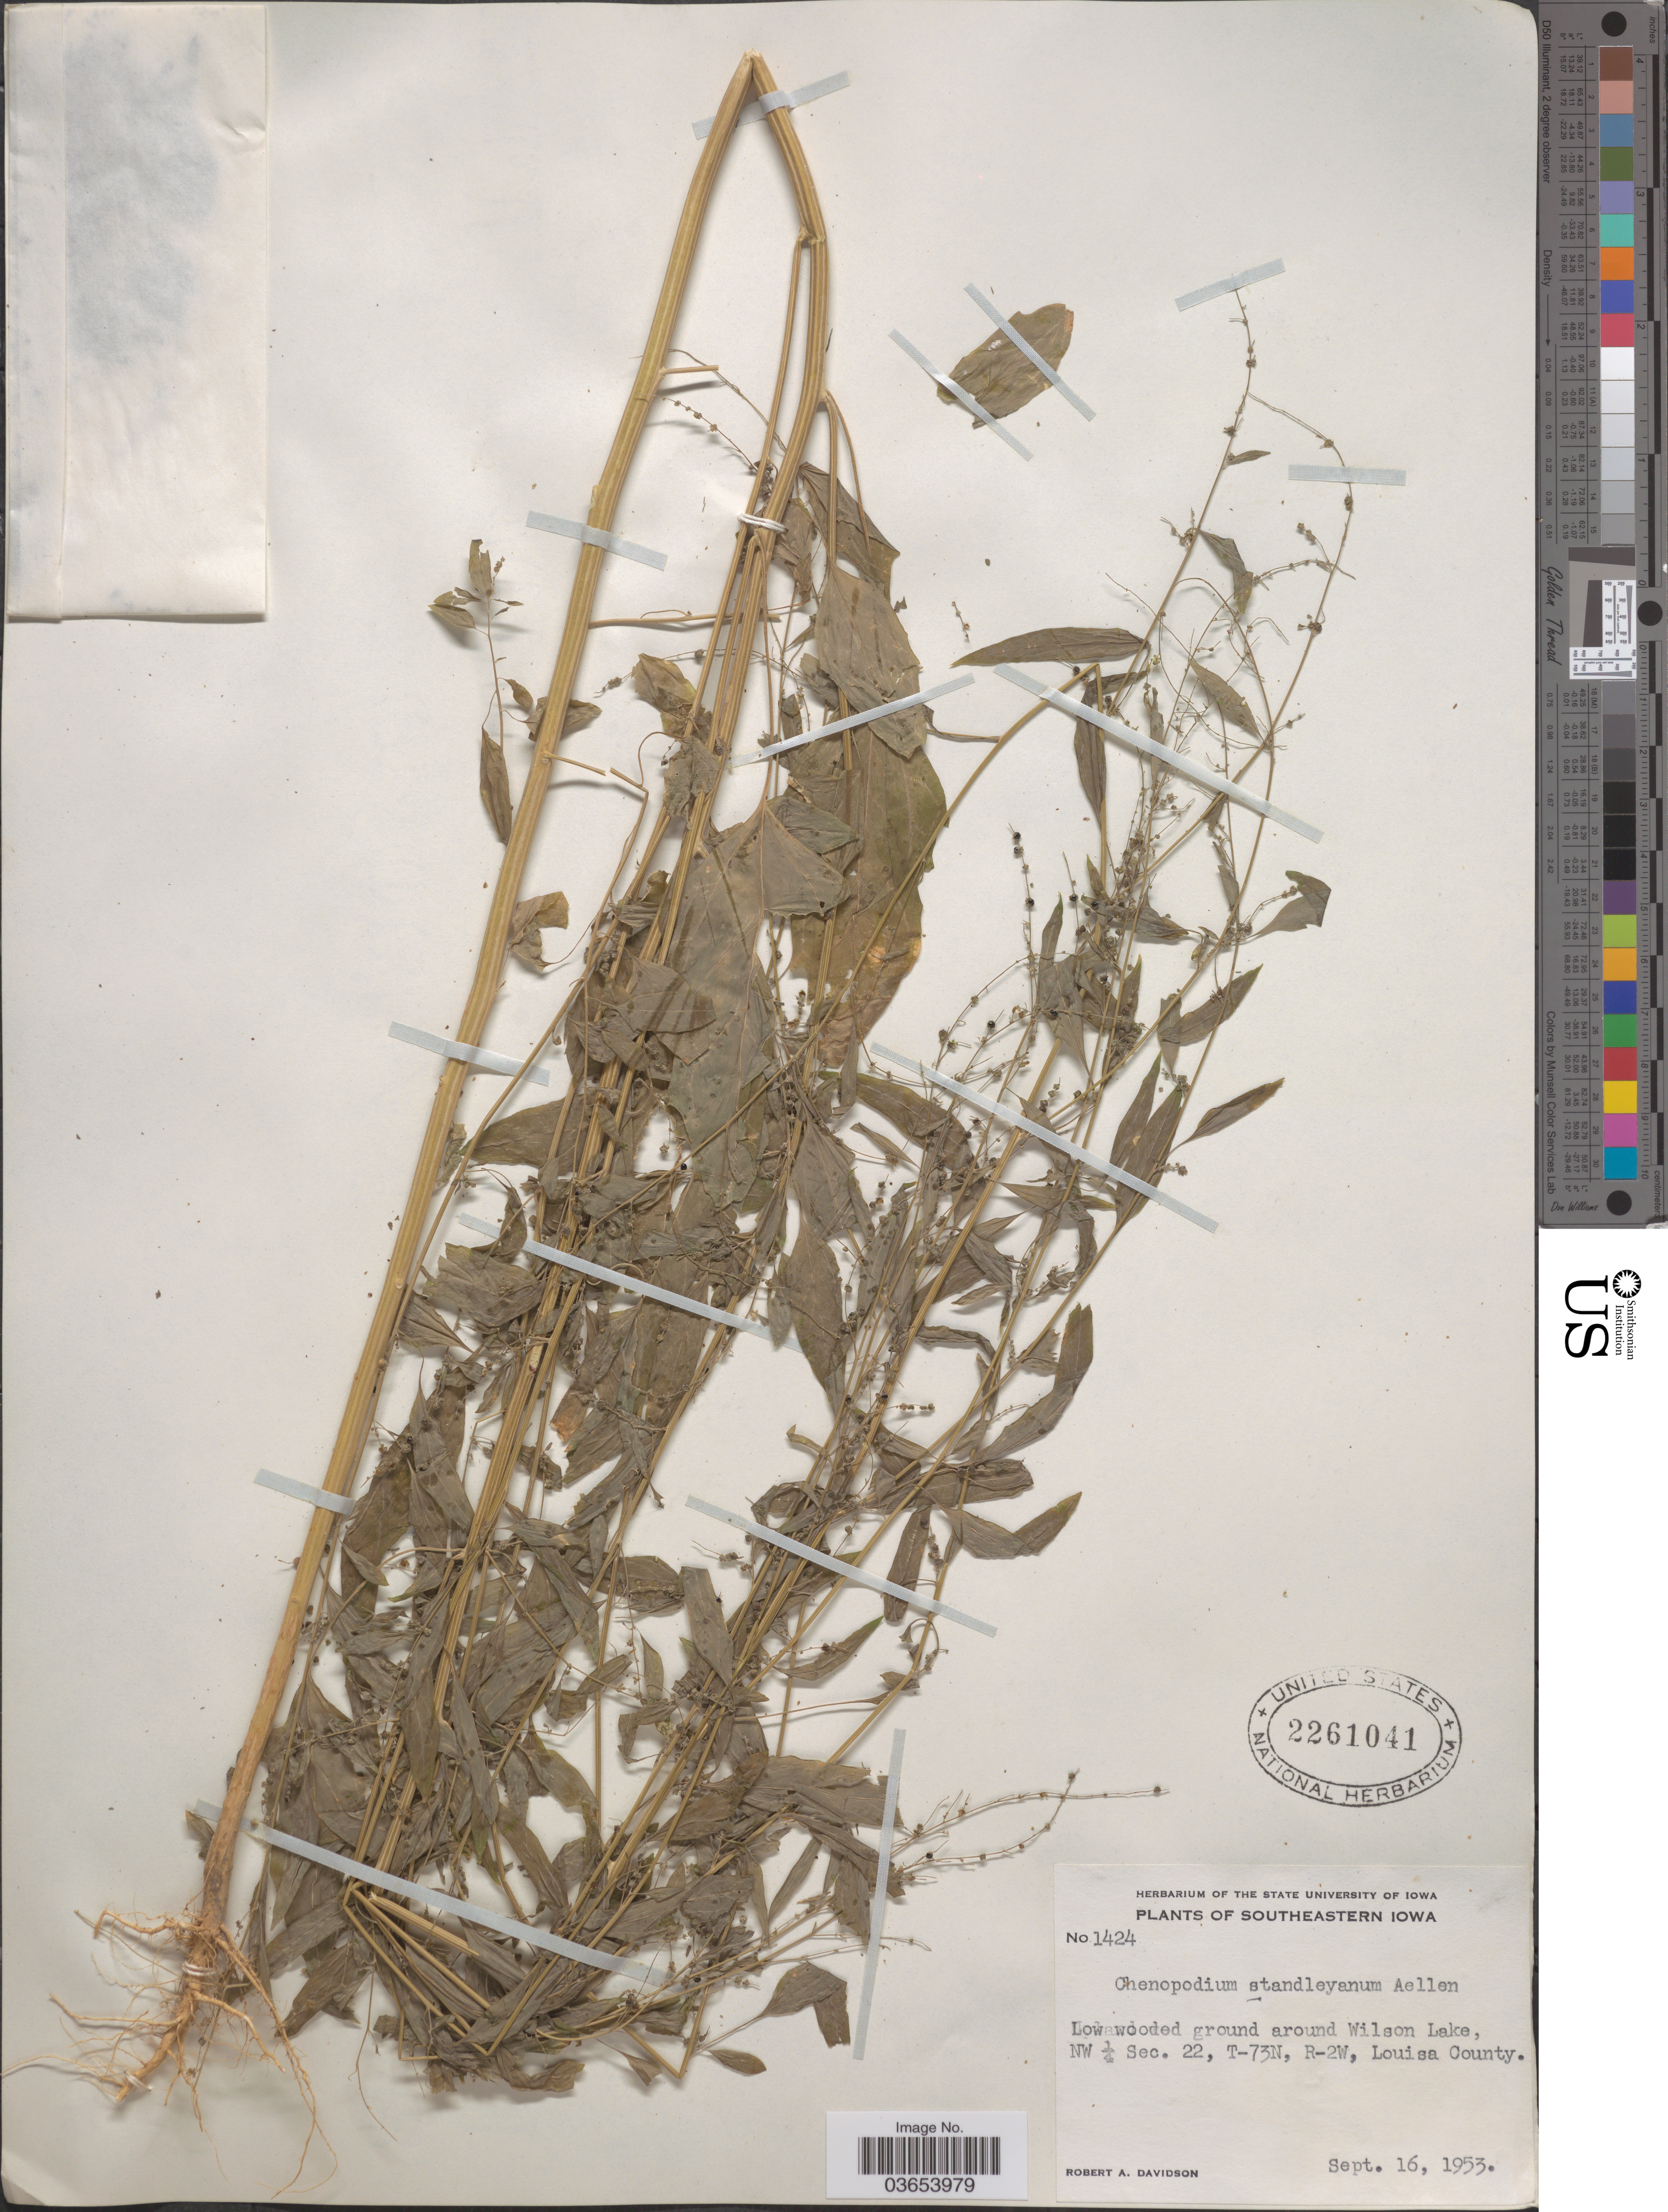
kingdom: Plantae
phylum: Tracheophyta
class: Magnoliopsida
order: Caryophyllales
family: Amaranthaceae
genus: Chenopodium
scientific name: Chenopodium standleyanum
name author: Aellen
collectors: R. A. Davidson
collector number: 1424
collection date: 1953-09-16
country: United States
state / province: Iowa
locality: Southeastern Iowa. Low wooded ground around Wilson Lake, NW ¼ Sec. 22, T-73N, R-2W, Louisa County.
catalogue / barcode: US 2261041